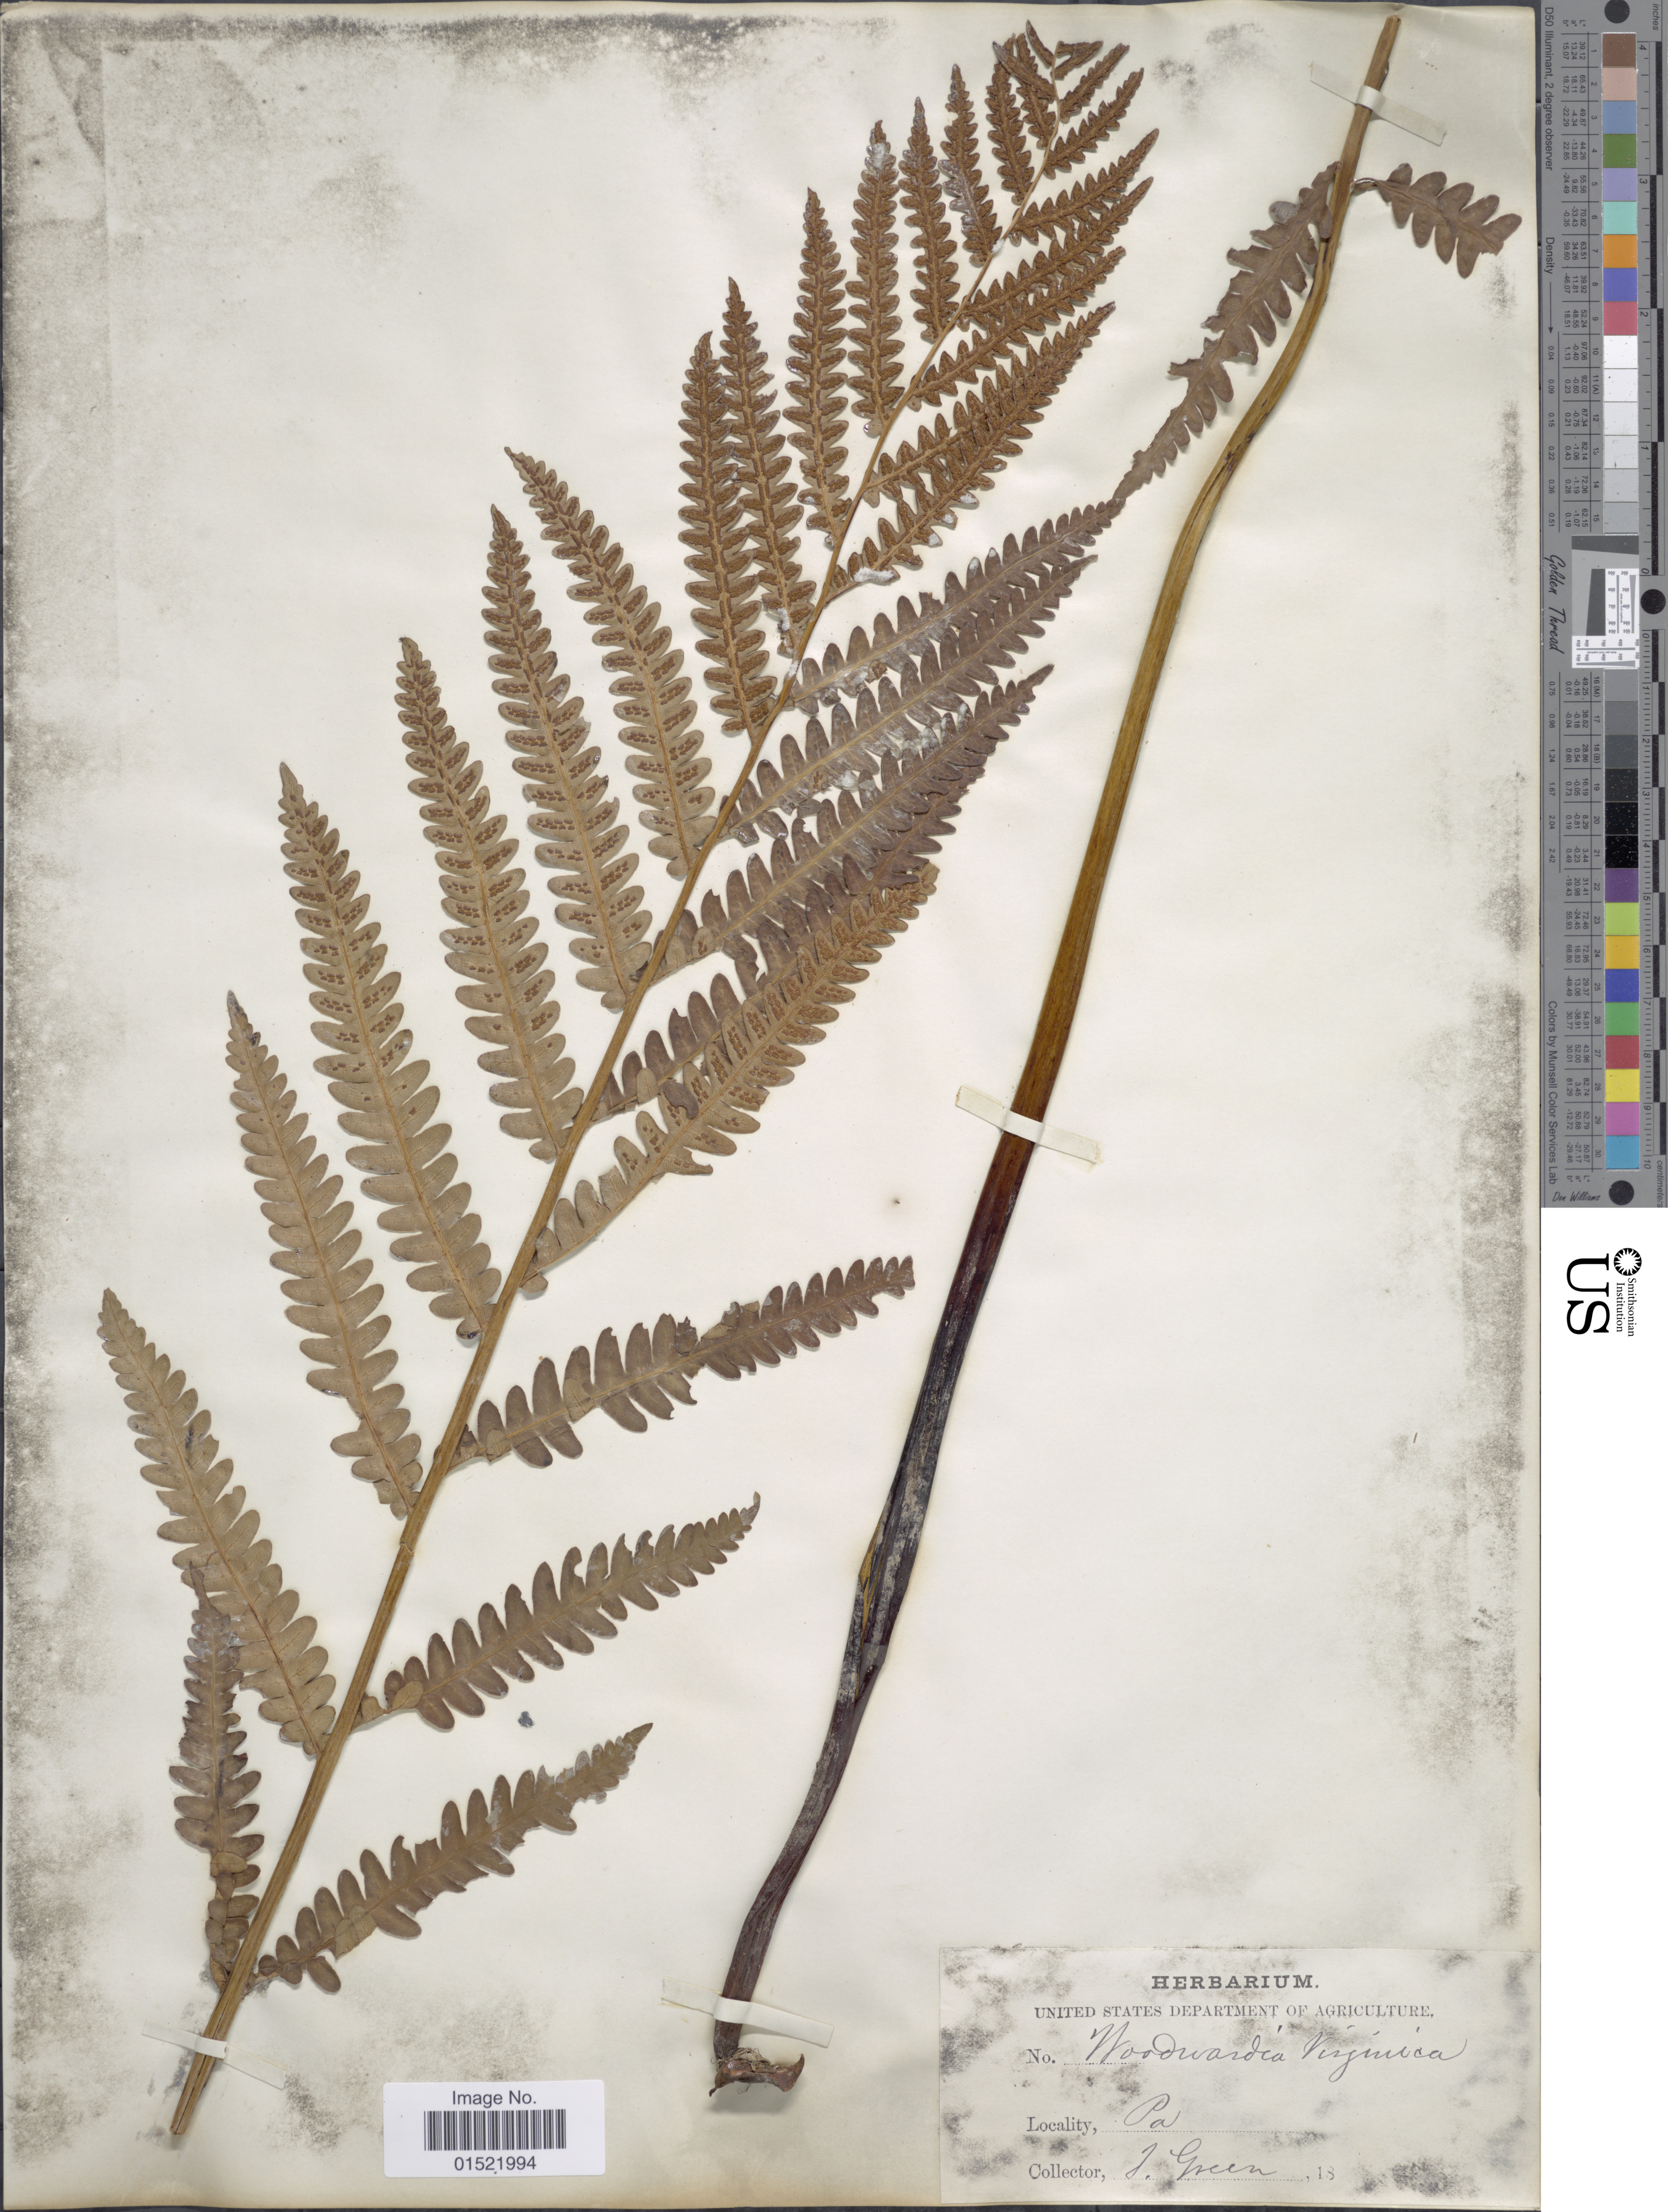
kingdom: Plantae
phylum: Tracheophyta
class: Polypodiopsida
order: Polypodiales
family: Blechnaceae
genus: Woodwardia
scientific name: Woodwardia virginica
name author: (L.) R.M. Sm.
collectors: J. Green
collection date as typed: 18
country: United States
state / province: Pennsylvania